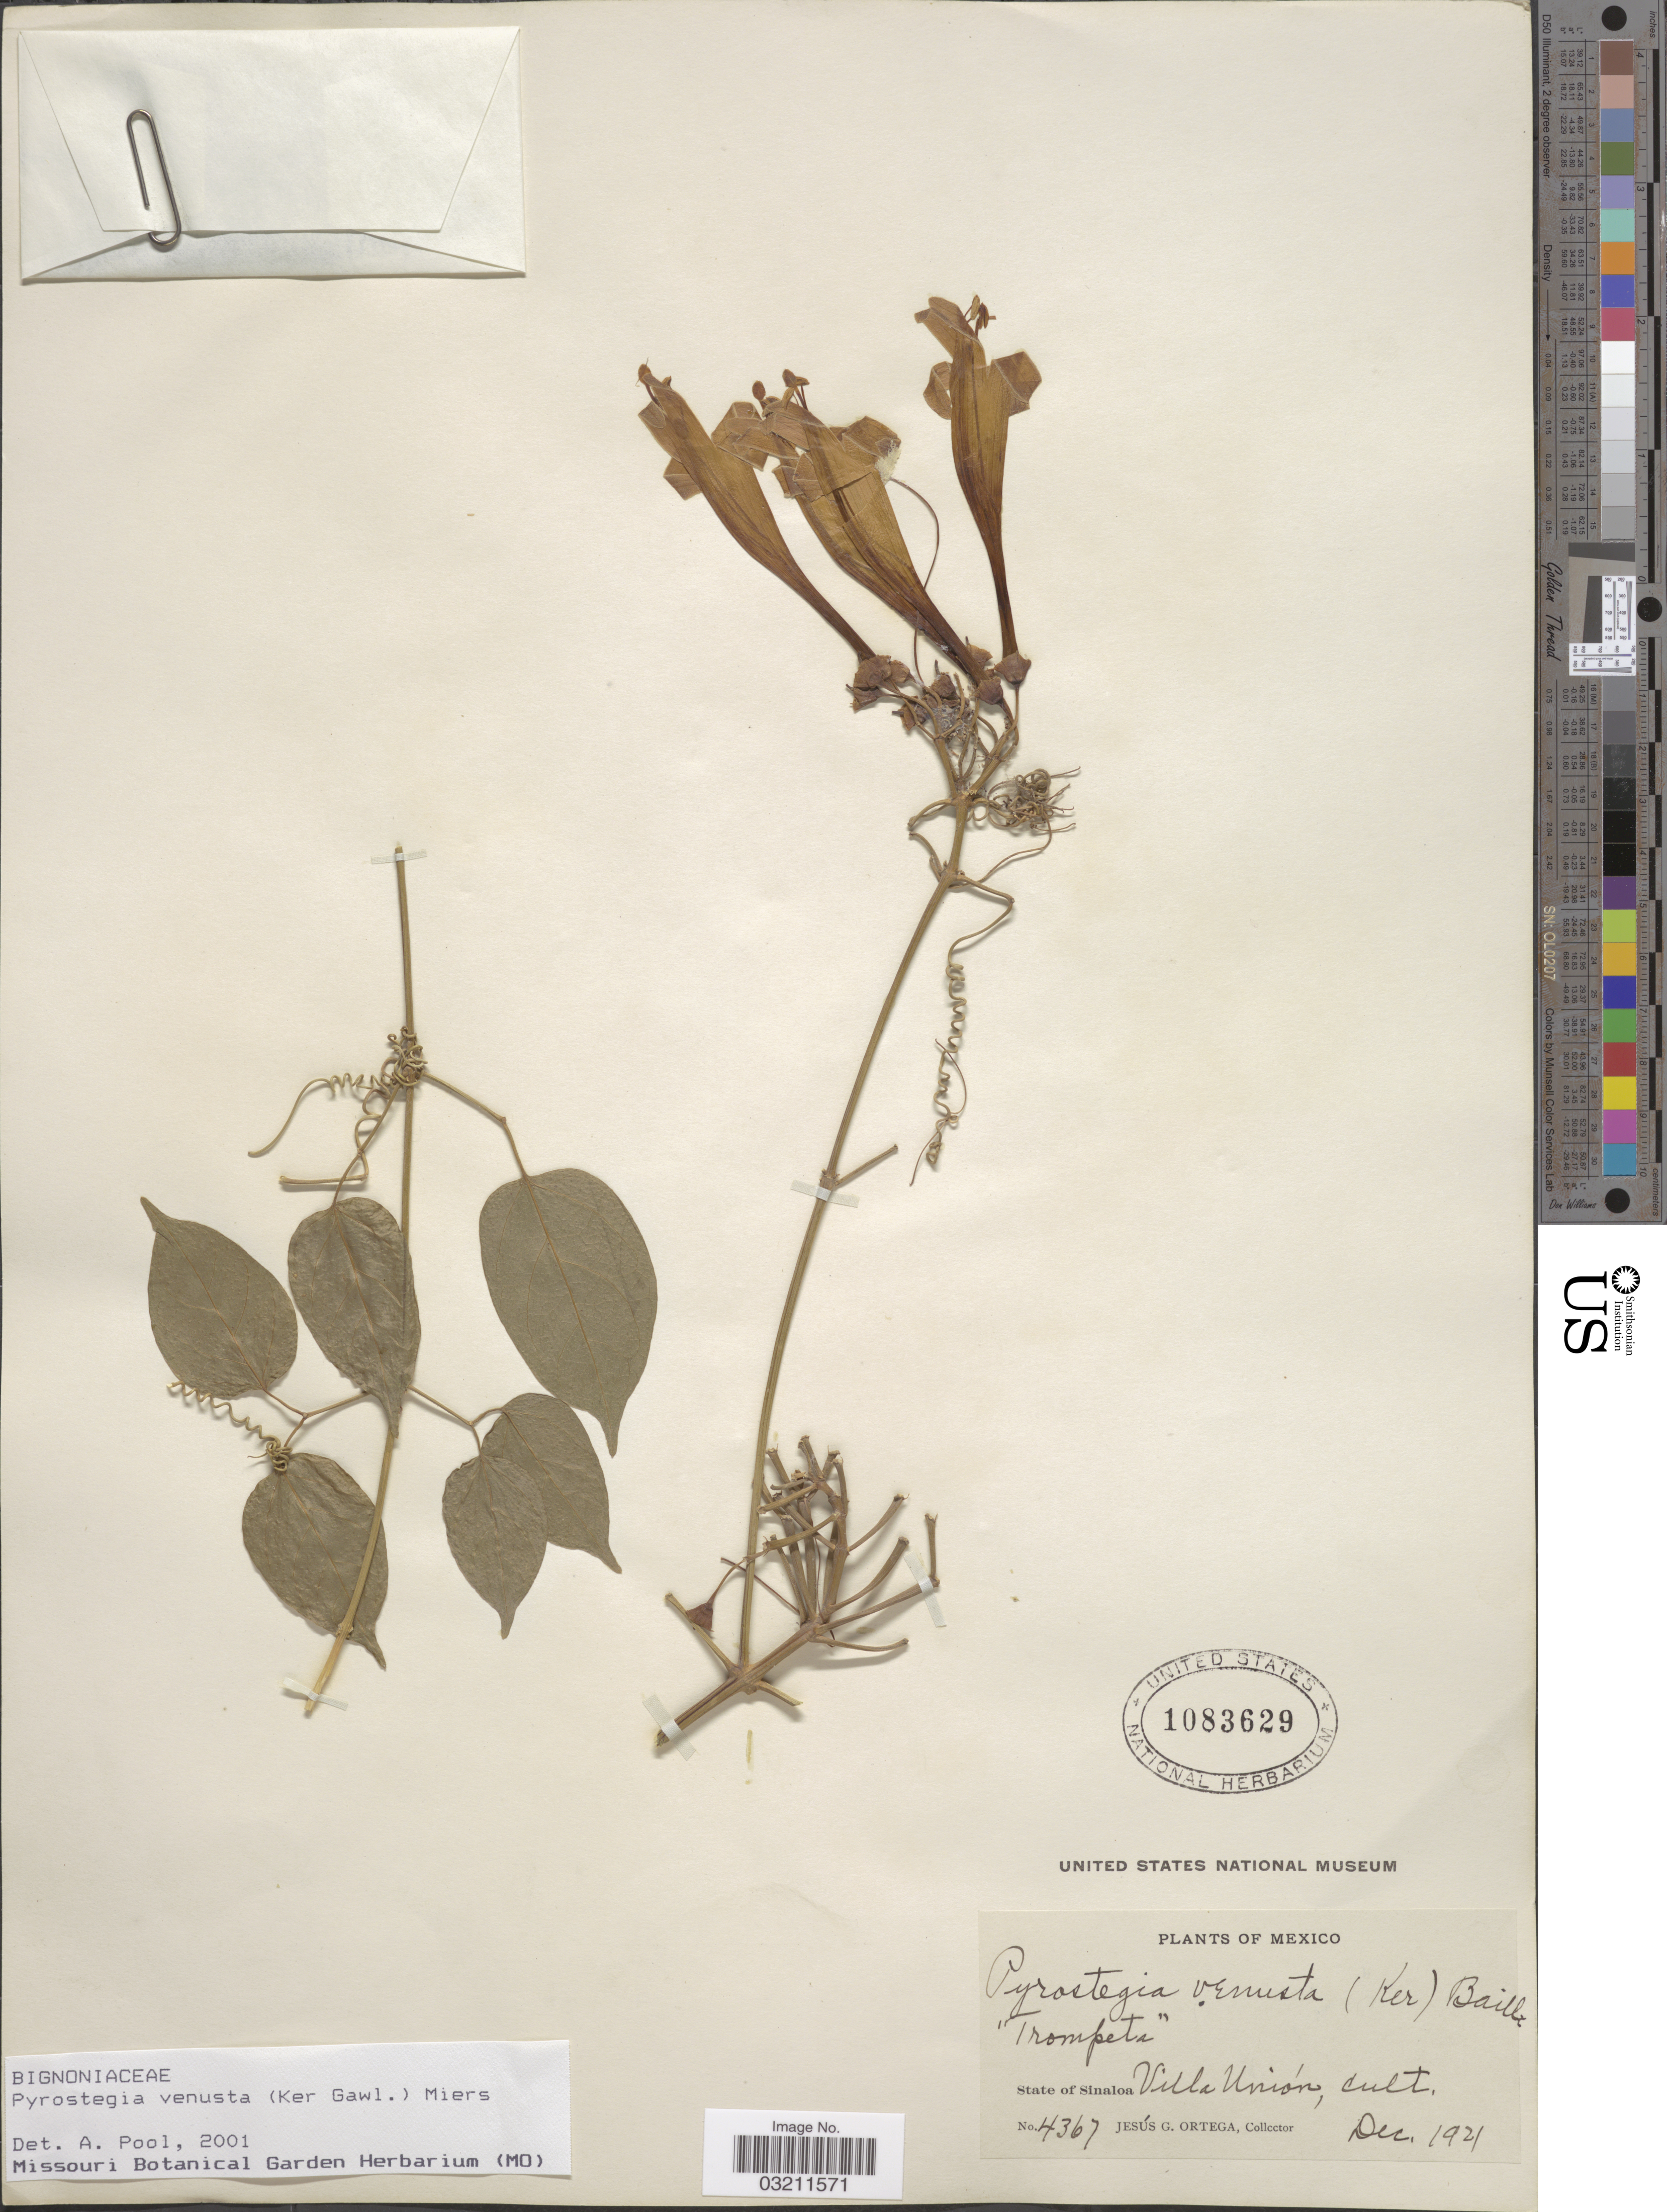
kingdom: Plantae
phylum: Tracheophyta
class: Magnoliopsida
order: Lamiales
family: Bignoniaceae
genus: Pyrostegia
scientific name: Pyrostegia venusta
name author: (Ker Gawl.) Miers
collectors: J. Ortega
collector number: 4367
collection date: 1921-12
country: Mexico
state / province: Sinaloa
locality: Villa Unión.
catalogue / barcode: US 1083629